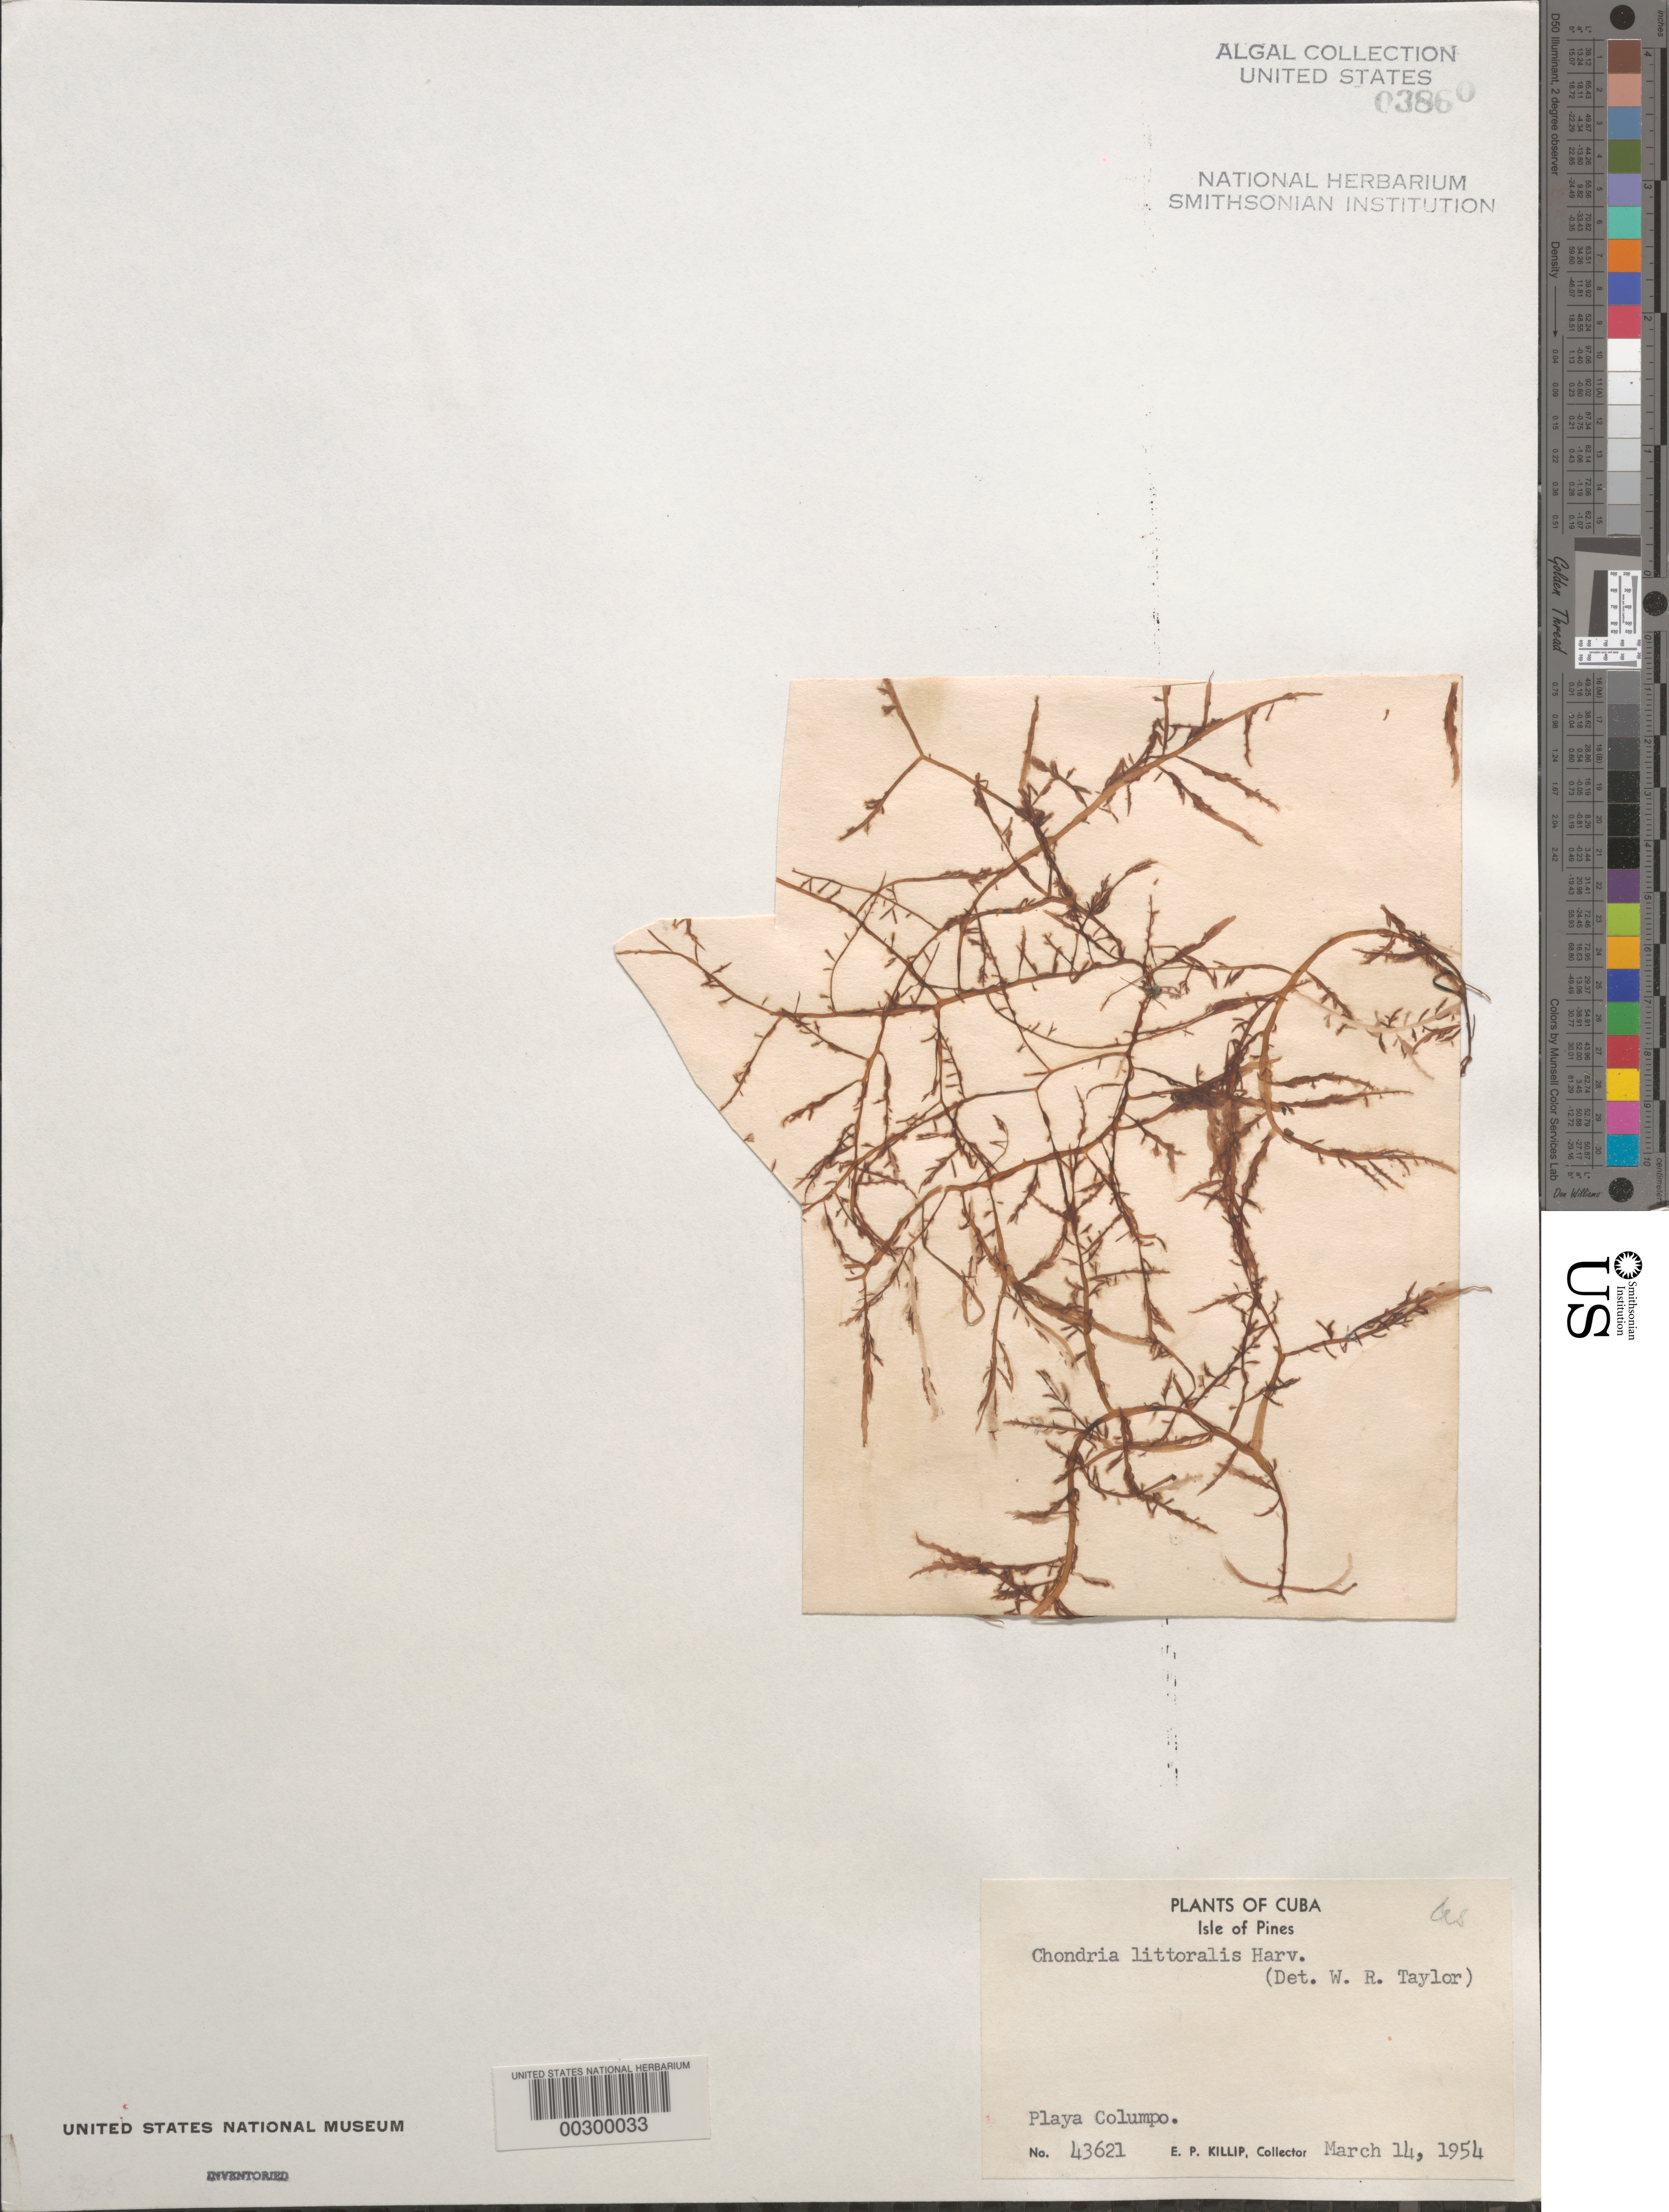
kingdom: Plantae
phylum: Rhodophyta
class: Florideophyceae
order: Ceramiales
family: Rhodomelaceae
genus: Chondria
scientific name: Chondria littoralis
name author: Harv.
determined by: Taylor, William R.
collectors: E. P. Killip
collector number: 43621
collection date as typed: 14 Mar 1954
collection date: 1954-03-14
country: Cuba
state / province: Isla de La Juventud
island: Isle of Youth (Isle of Pines)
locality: Playa Columpo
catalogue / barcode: US 3860